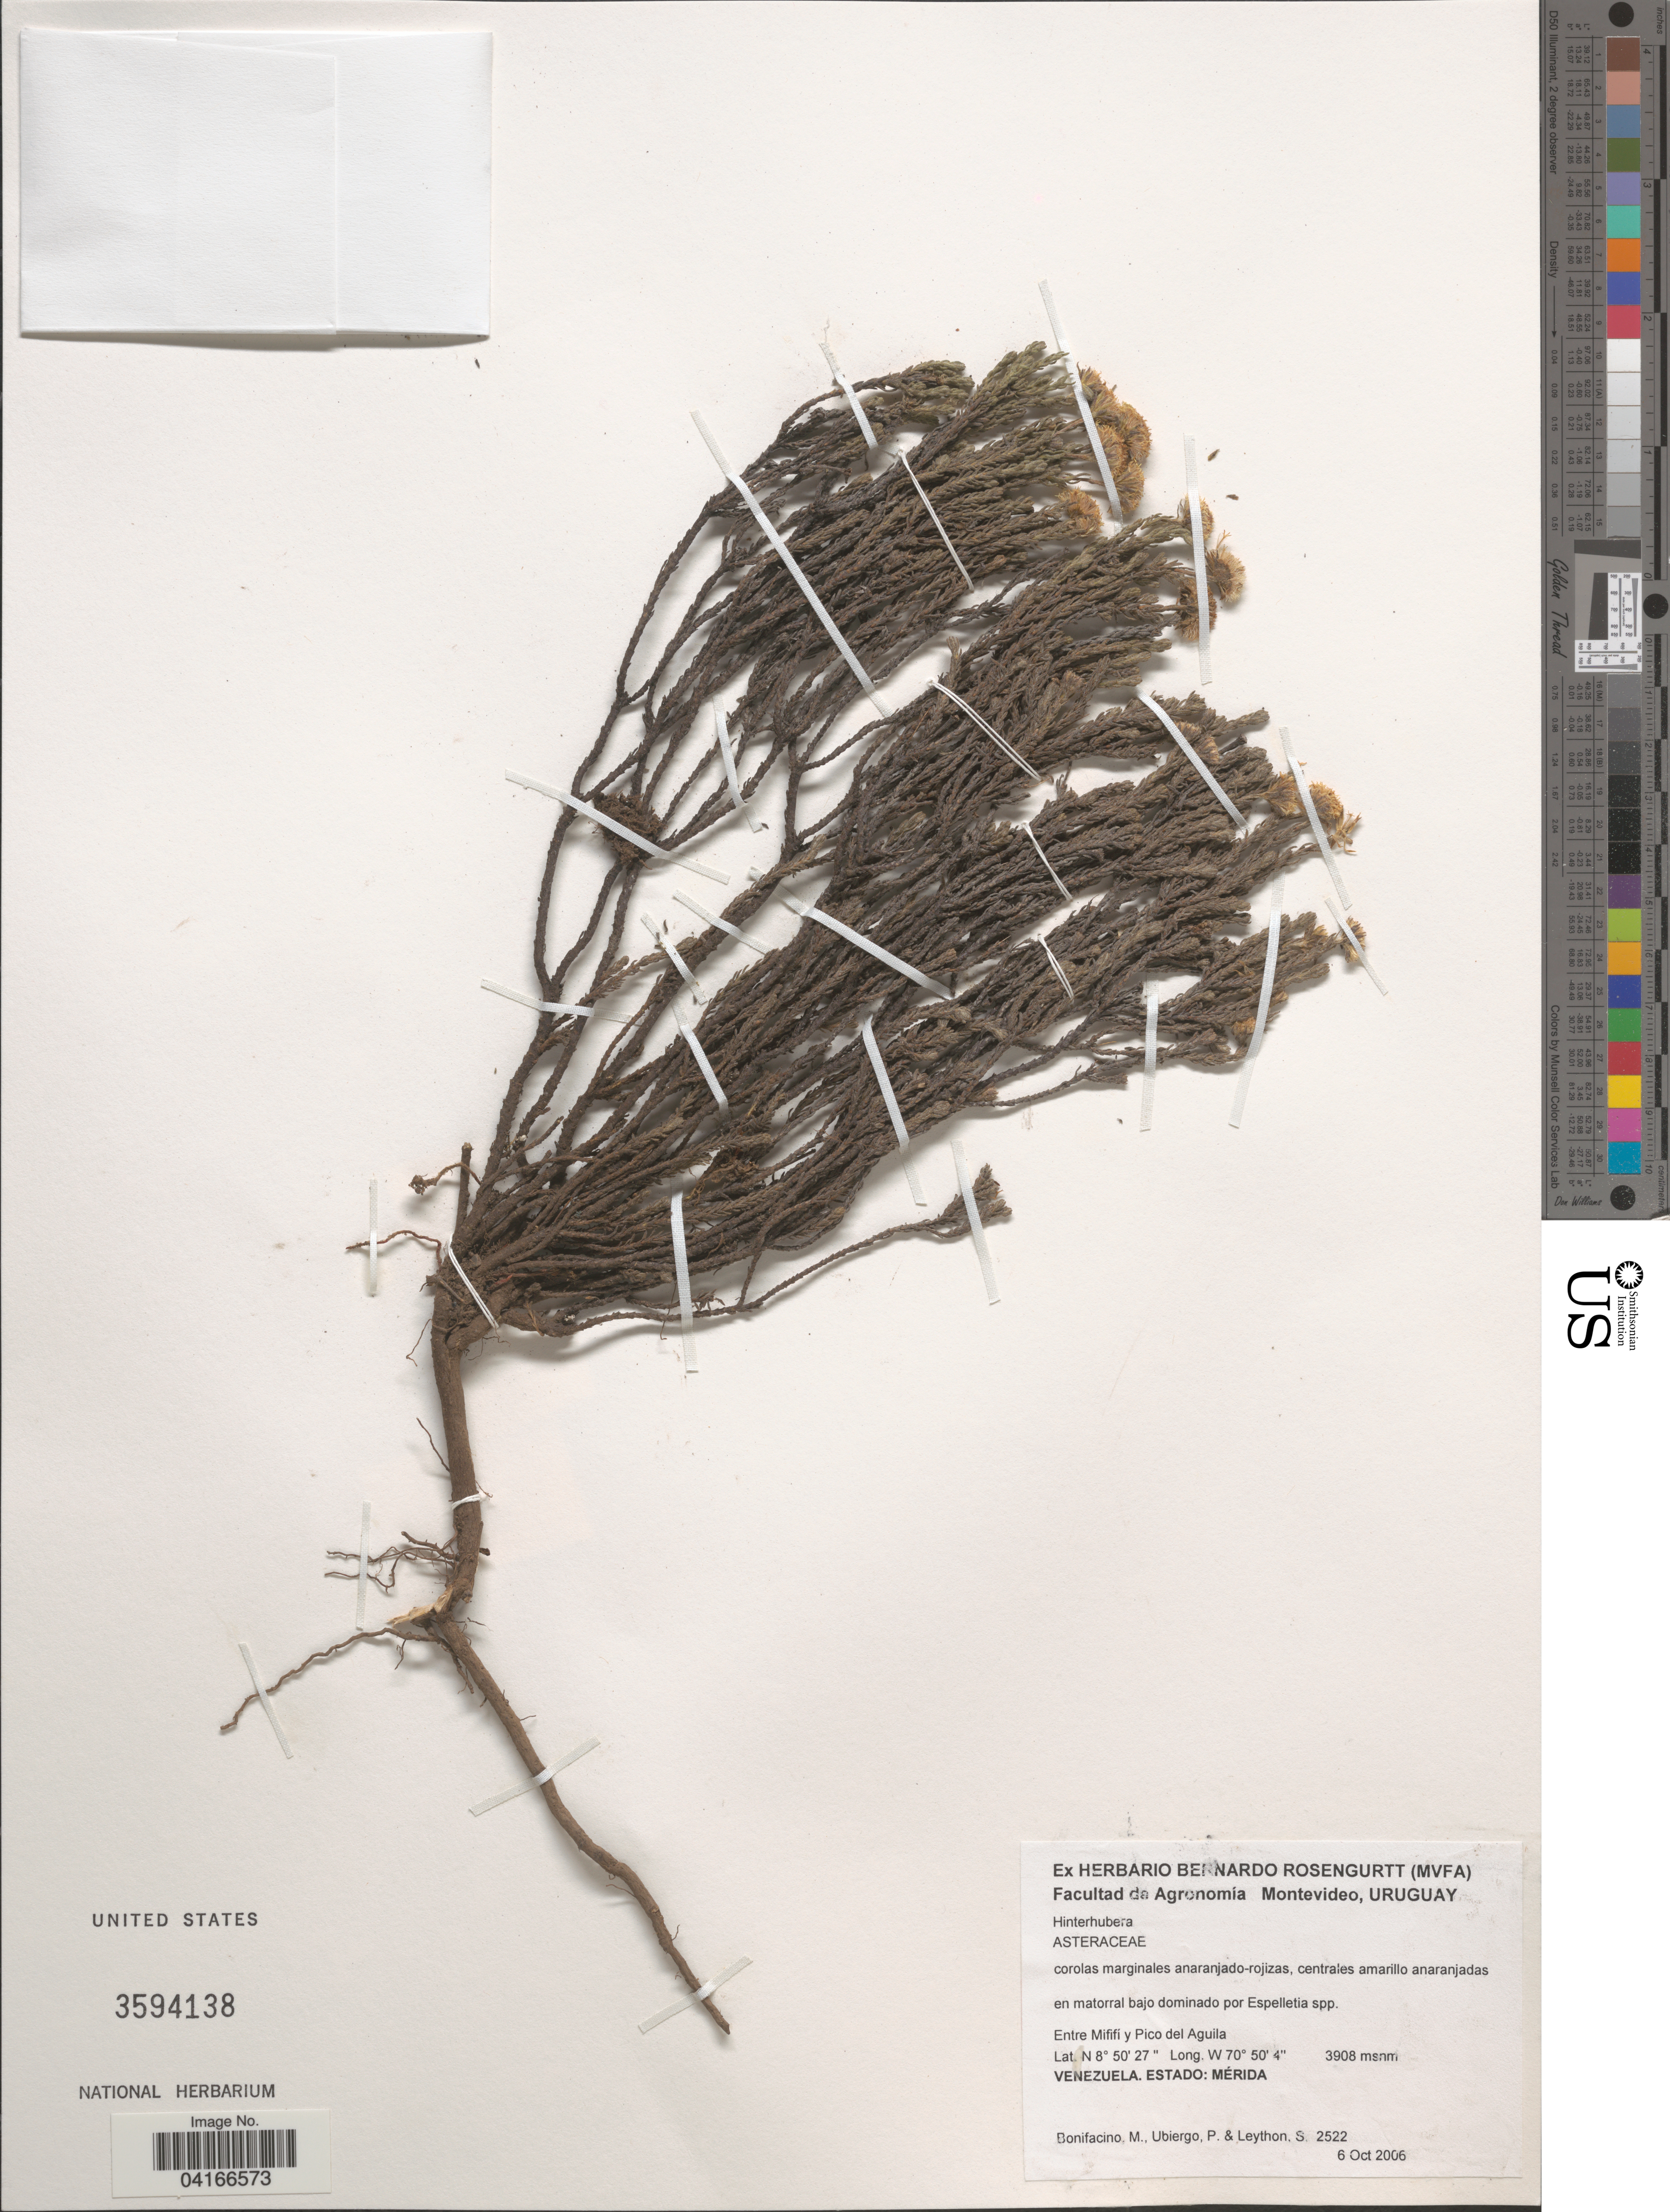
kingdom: Plantae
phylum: Tracheophyta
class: Magnoliopsida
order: Asterales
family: Asteraceae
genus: Hinterhubera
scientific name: Hinterhubera sp.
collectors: M. Bonifacino, P. Ubiergo & S. Leython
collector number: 2522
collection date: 2006-10-06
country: Venezuela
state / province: Merida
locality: Entre Mififí y Pico del Aguila.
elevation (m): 3908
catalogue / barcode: US 3594138